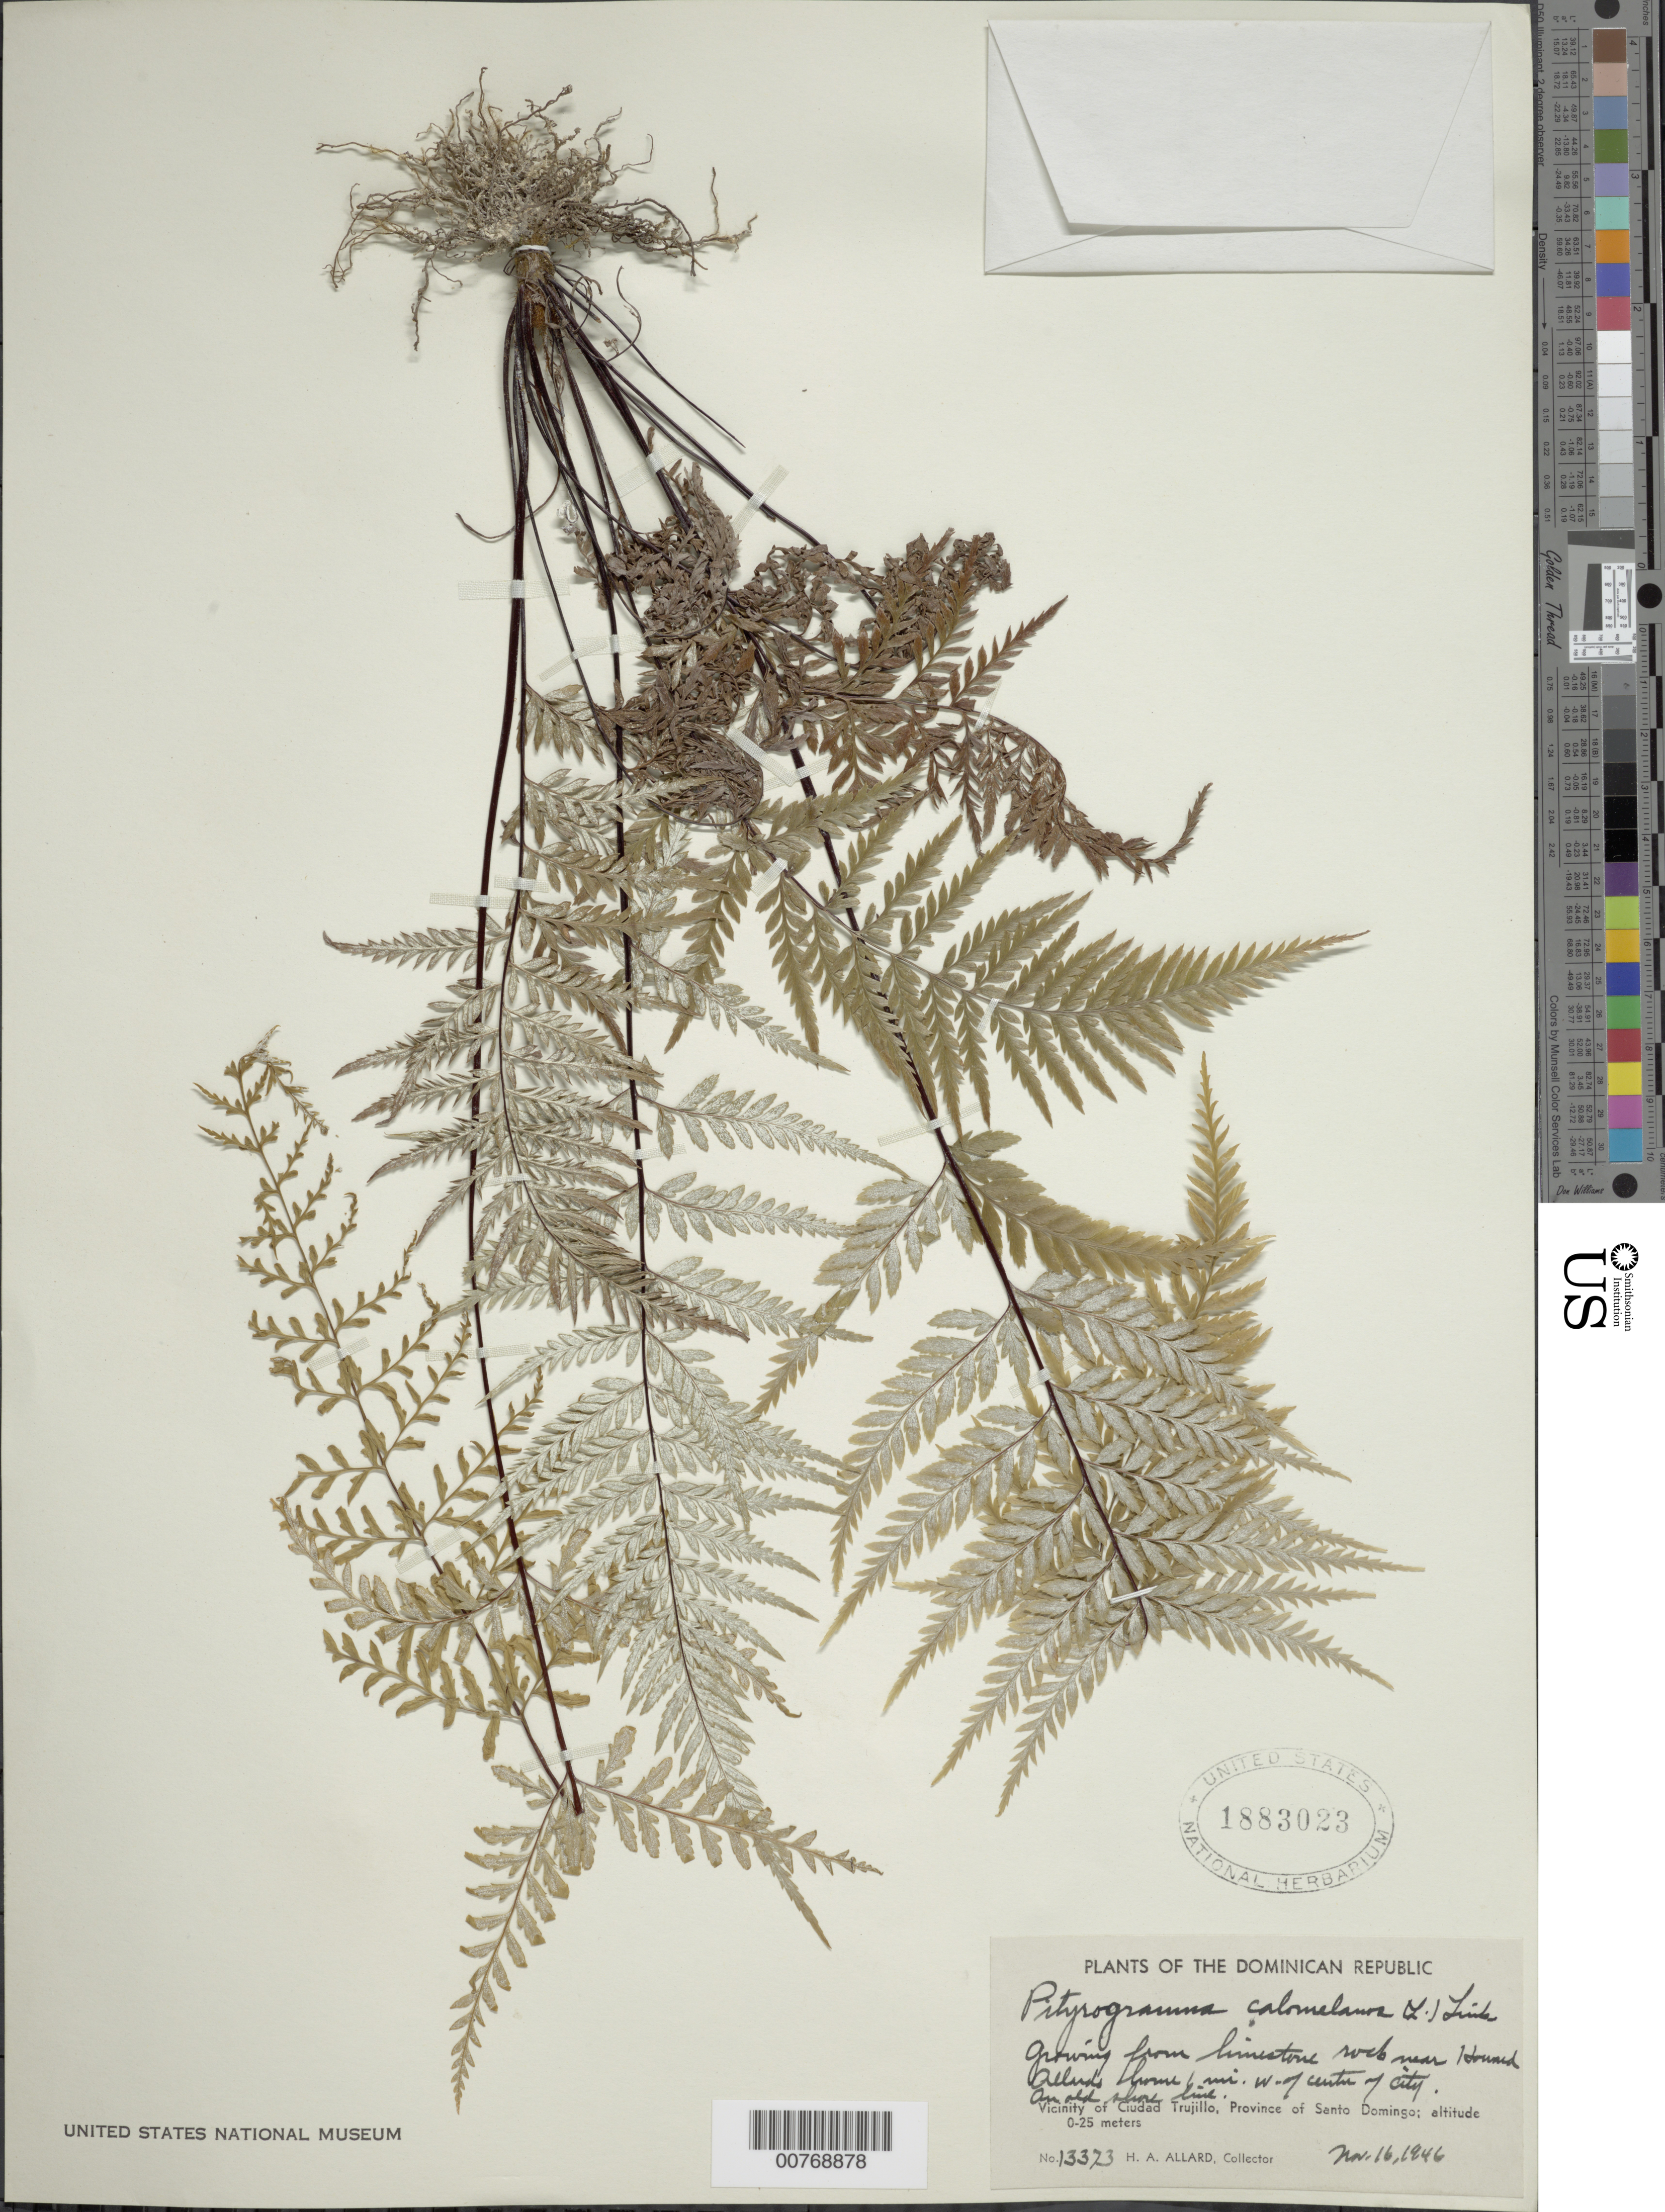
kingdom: Plantae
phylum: Tracheophyta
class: Polypodiopsida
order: Polypodiales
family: Pteridaceae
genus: Pityrogramma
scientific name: Pityrogramma calomelanos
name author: (L.) Link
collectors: H. A. Allard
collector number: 13323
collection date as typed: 16 Nov 1946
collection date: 1946-11-16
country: Dominican Republic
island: Hispaniola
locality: Vicinity of Ciudad Trujillo, Province Santo Domingo. Near Allard's home, 6 mi W of center of city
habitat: Growing from limestone rock; on old shore line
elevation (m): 0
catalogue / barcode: US 1883023